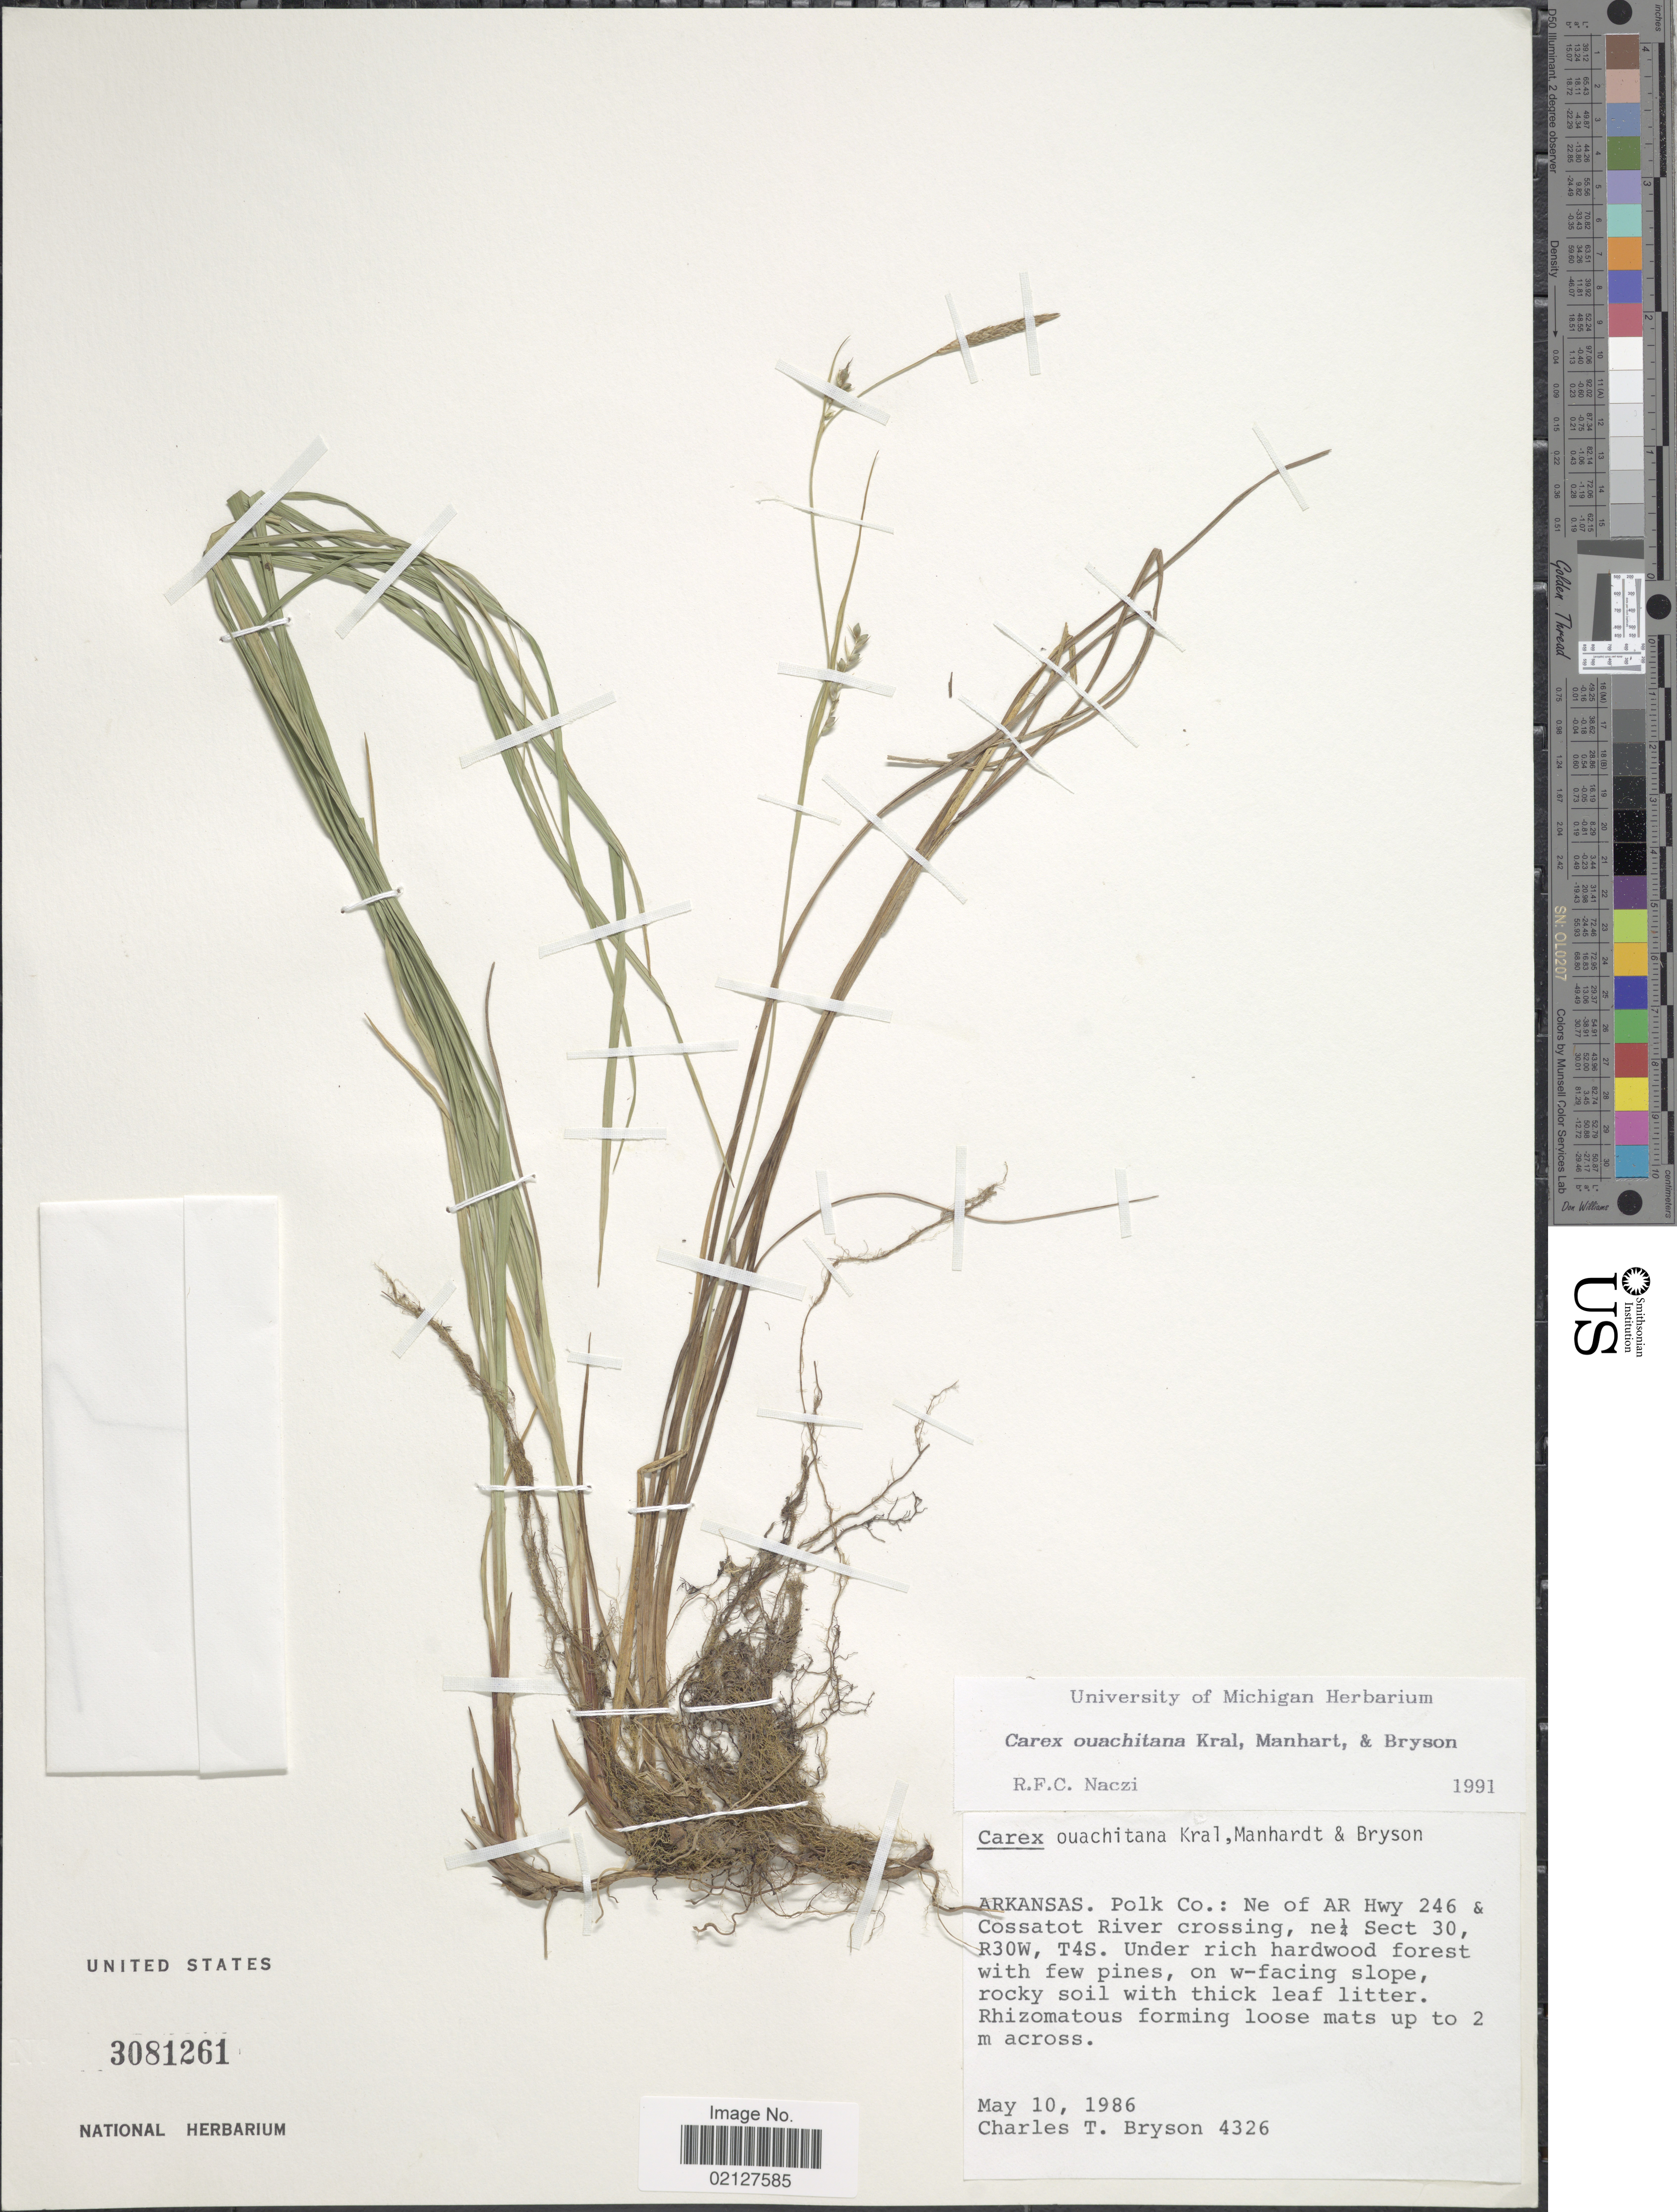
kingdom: Plantae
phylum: Tracheophyta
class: Liliopsida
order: Poales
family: Cyperaceae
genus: Carex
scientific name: Carex ouachitana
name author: Kral et al.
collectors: C. Bryson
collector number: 4326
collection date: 1986-05-10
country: United States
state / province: Arkansas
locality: Polk Co.: Ne of AR Hwy 246 & Cossatot River crossing, ne¼ Sect 30, R30W, T4S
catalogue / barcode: US 3081261